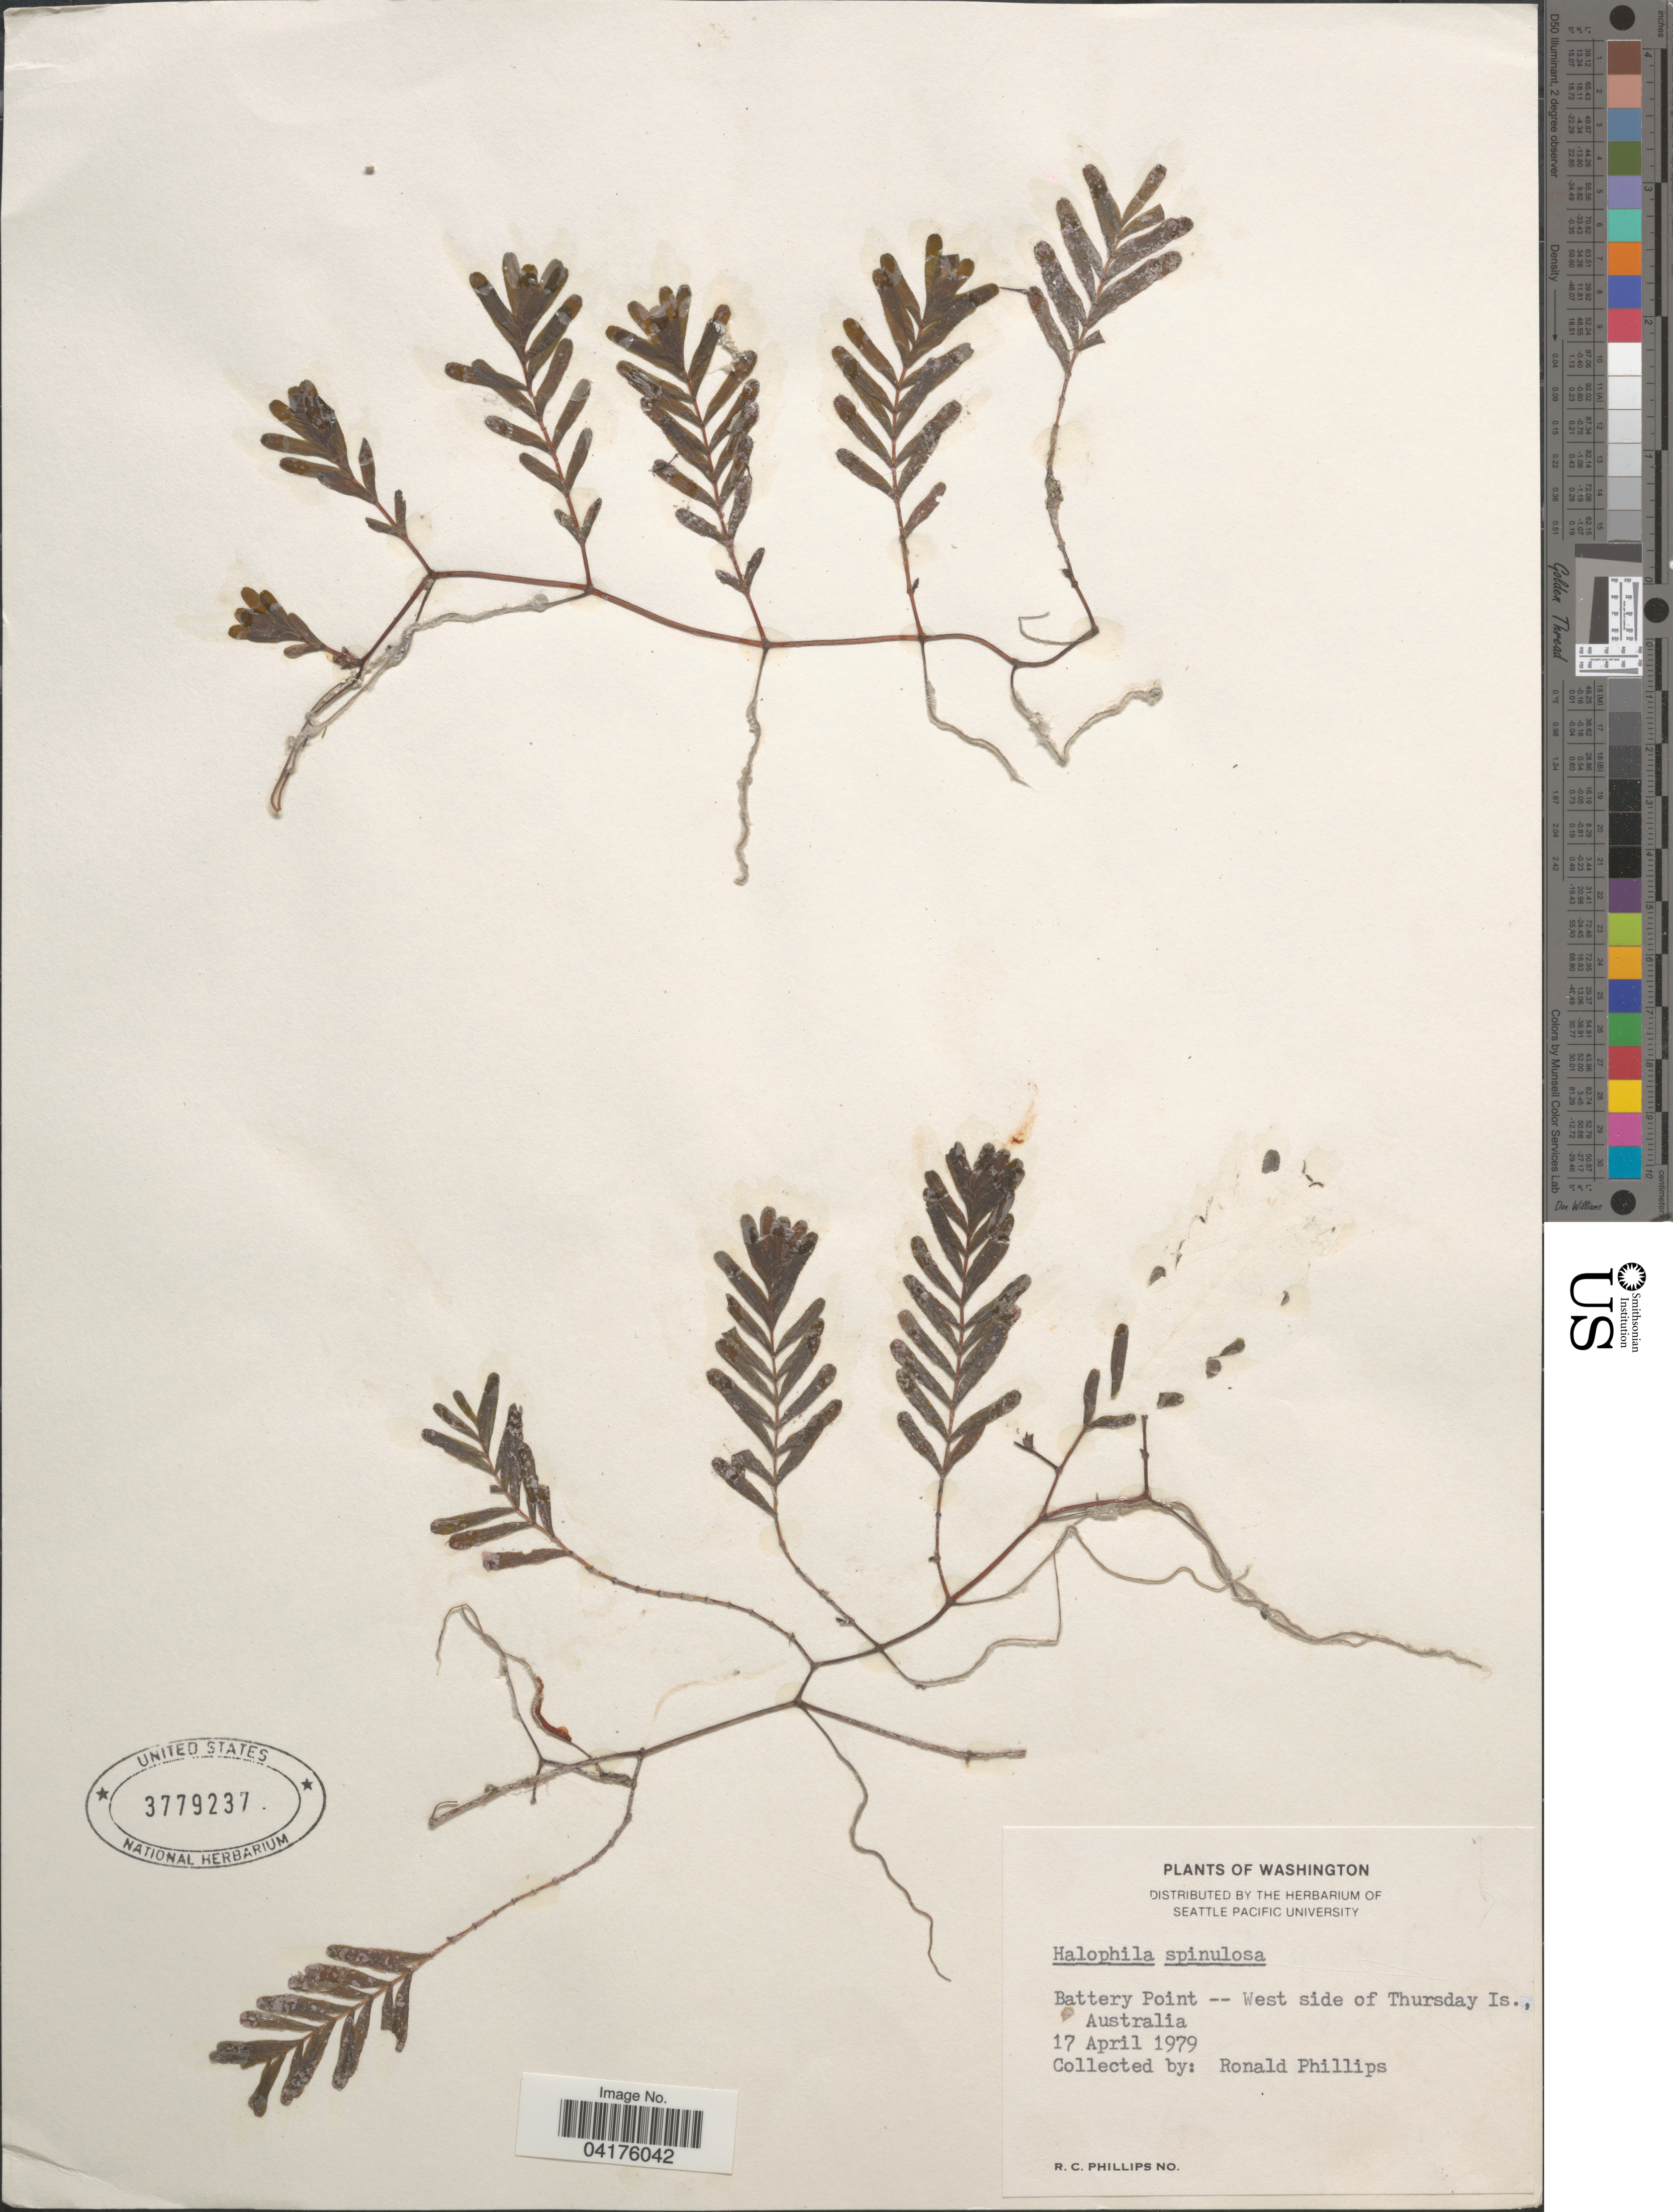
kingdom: Plantae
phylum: Tracheophyta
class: Liliopsida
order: Alismatales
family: Hydrocharitaceae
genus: Halophila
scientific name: Halophila spinulosa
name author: (R. Br.) Asch.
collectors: R. C. Phillips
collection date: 1979-04-17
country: Australia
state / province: Queensland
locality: Battery Point -- West side of Thursday Is.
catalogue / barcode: US 3779237